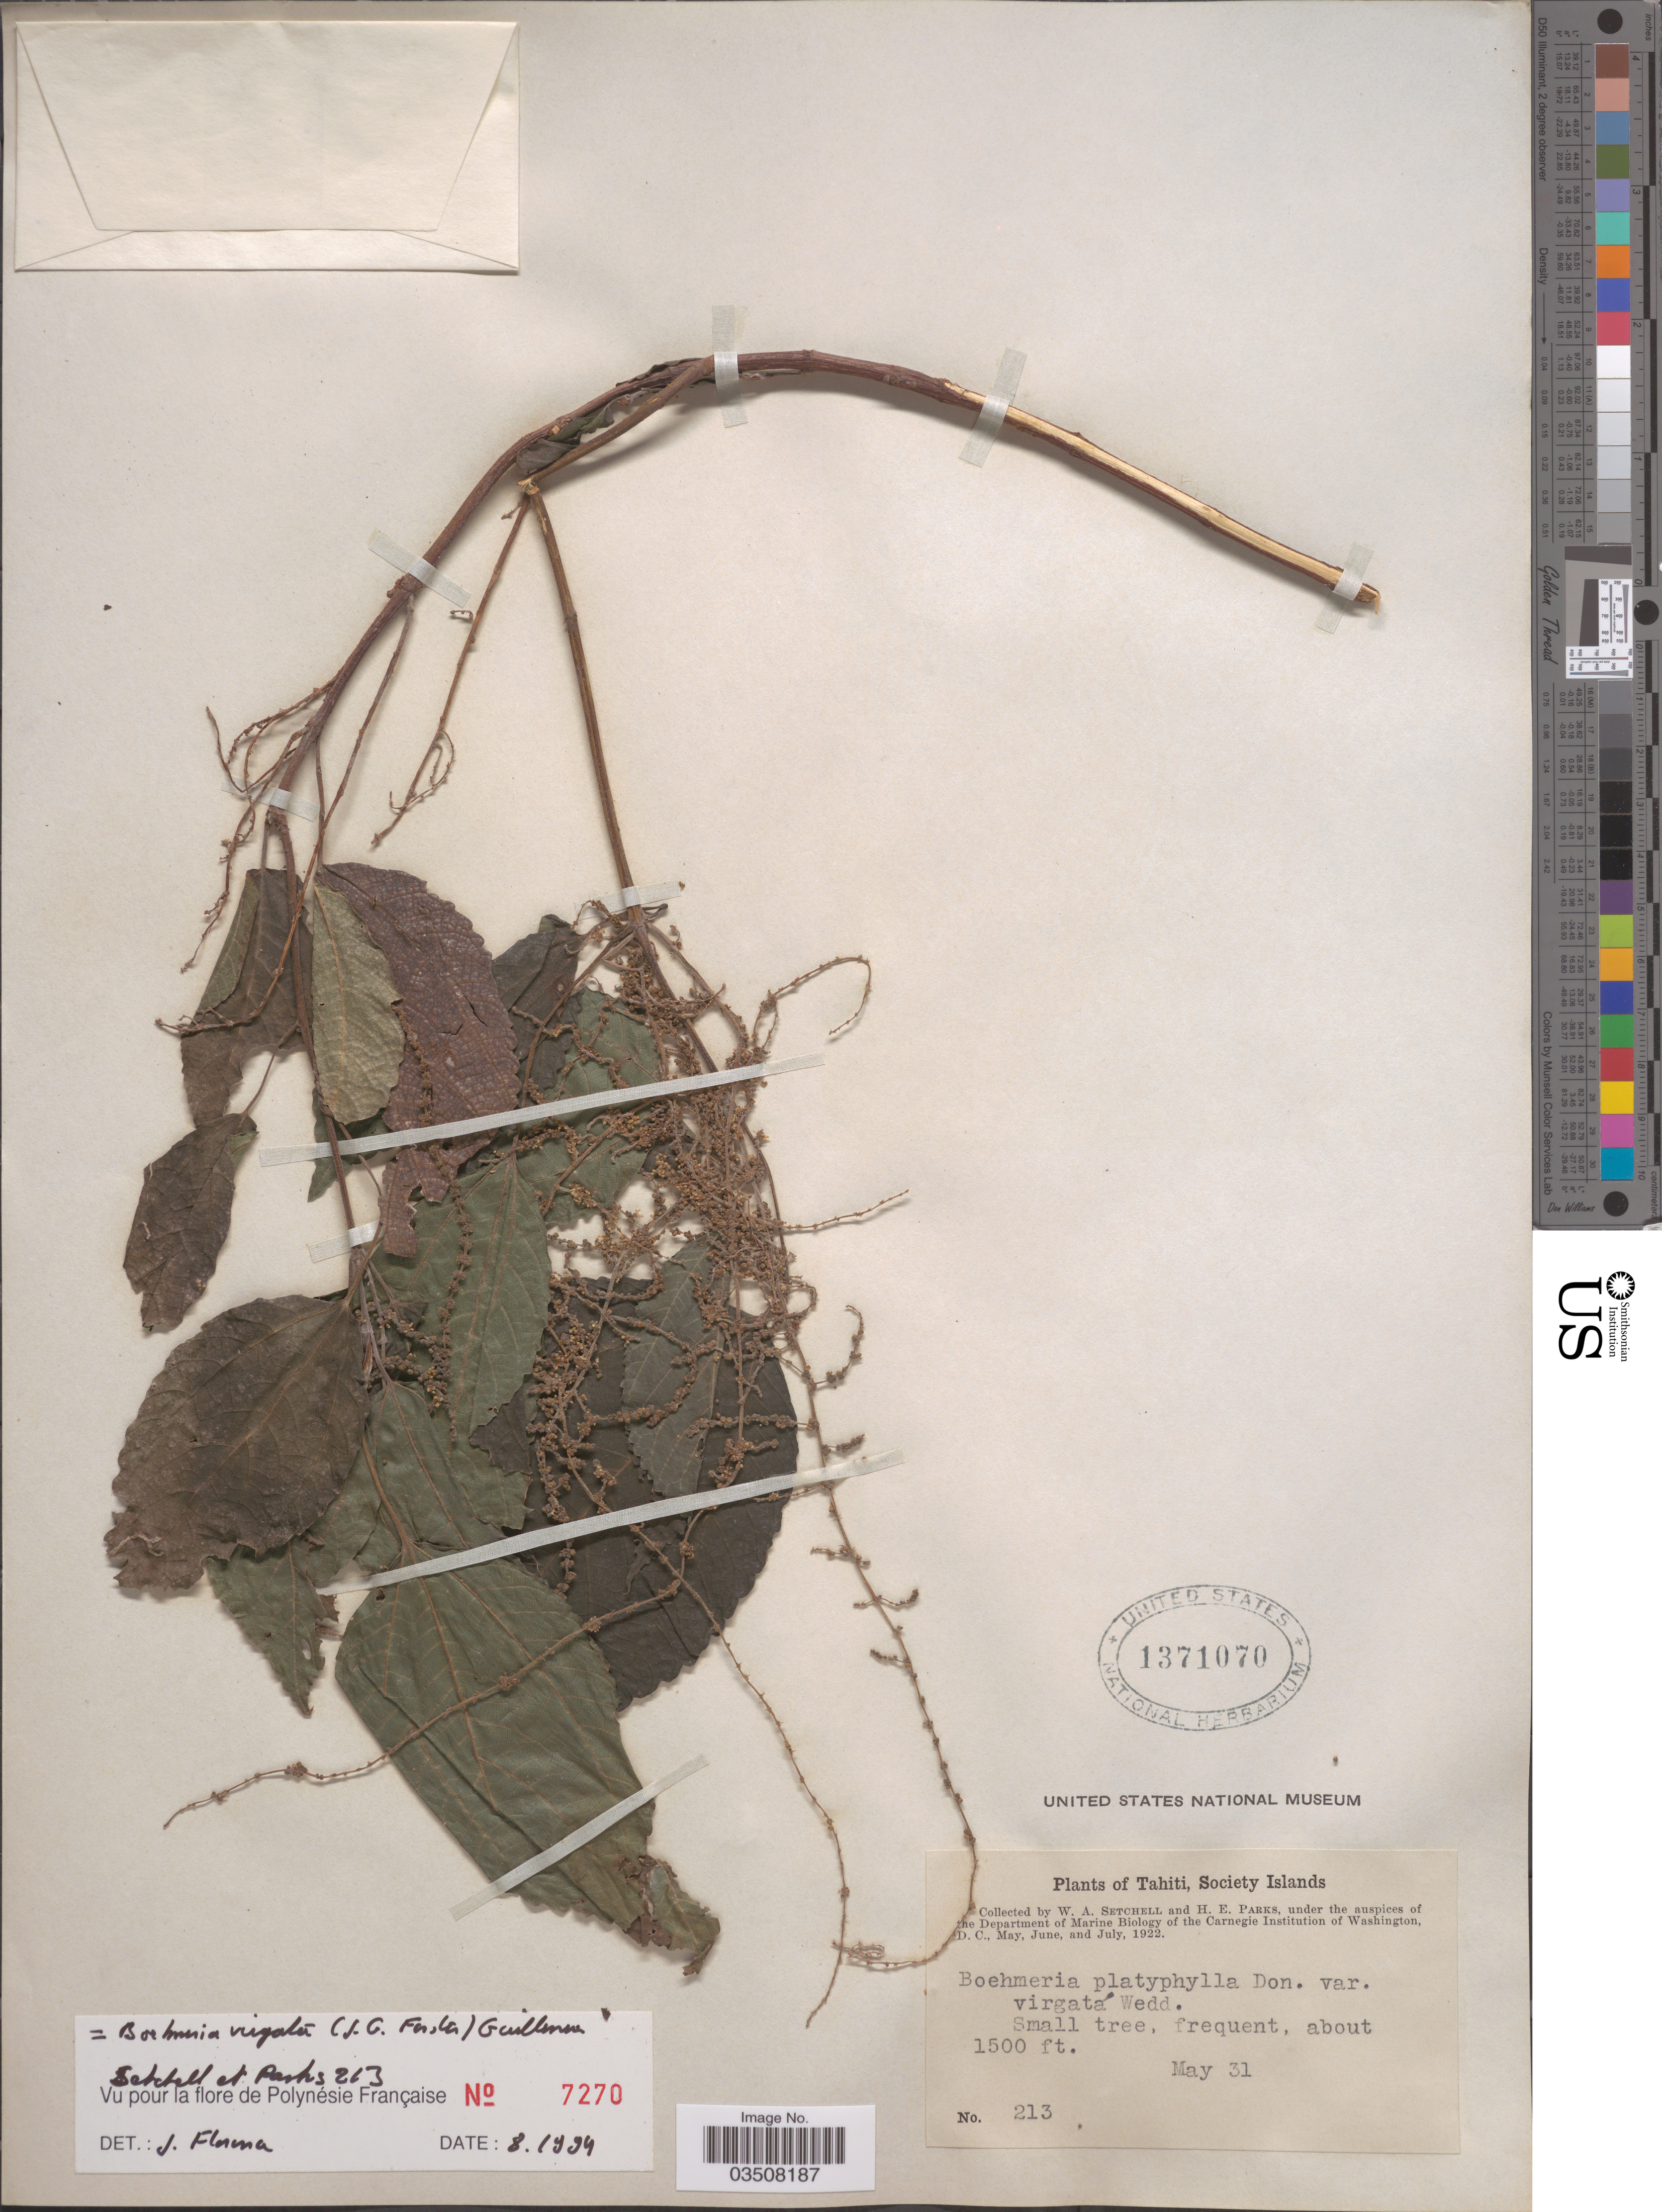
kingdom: Plantae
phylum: Tracheophyta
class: Magnoliopsida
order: Rosales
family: Urticaceae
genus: Boehmeria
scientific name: Boehmeria virgata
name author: (G. Forst.) Guill.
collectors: W. Setchell & H. E. Parks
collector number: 213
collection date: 1922-05-31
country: French Polynesia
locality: Tahiti, Society Islands.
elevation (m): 457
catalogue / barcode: US 1371070